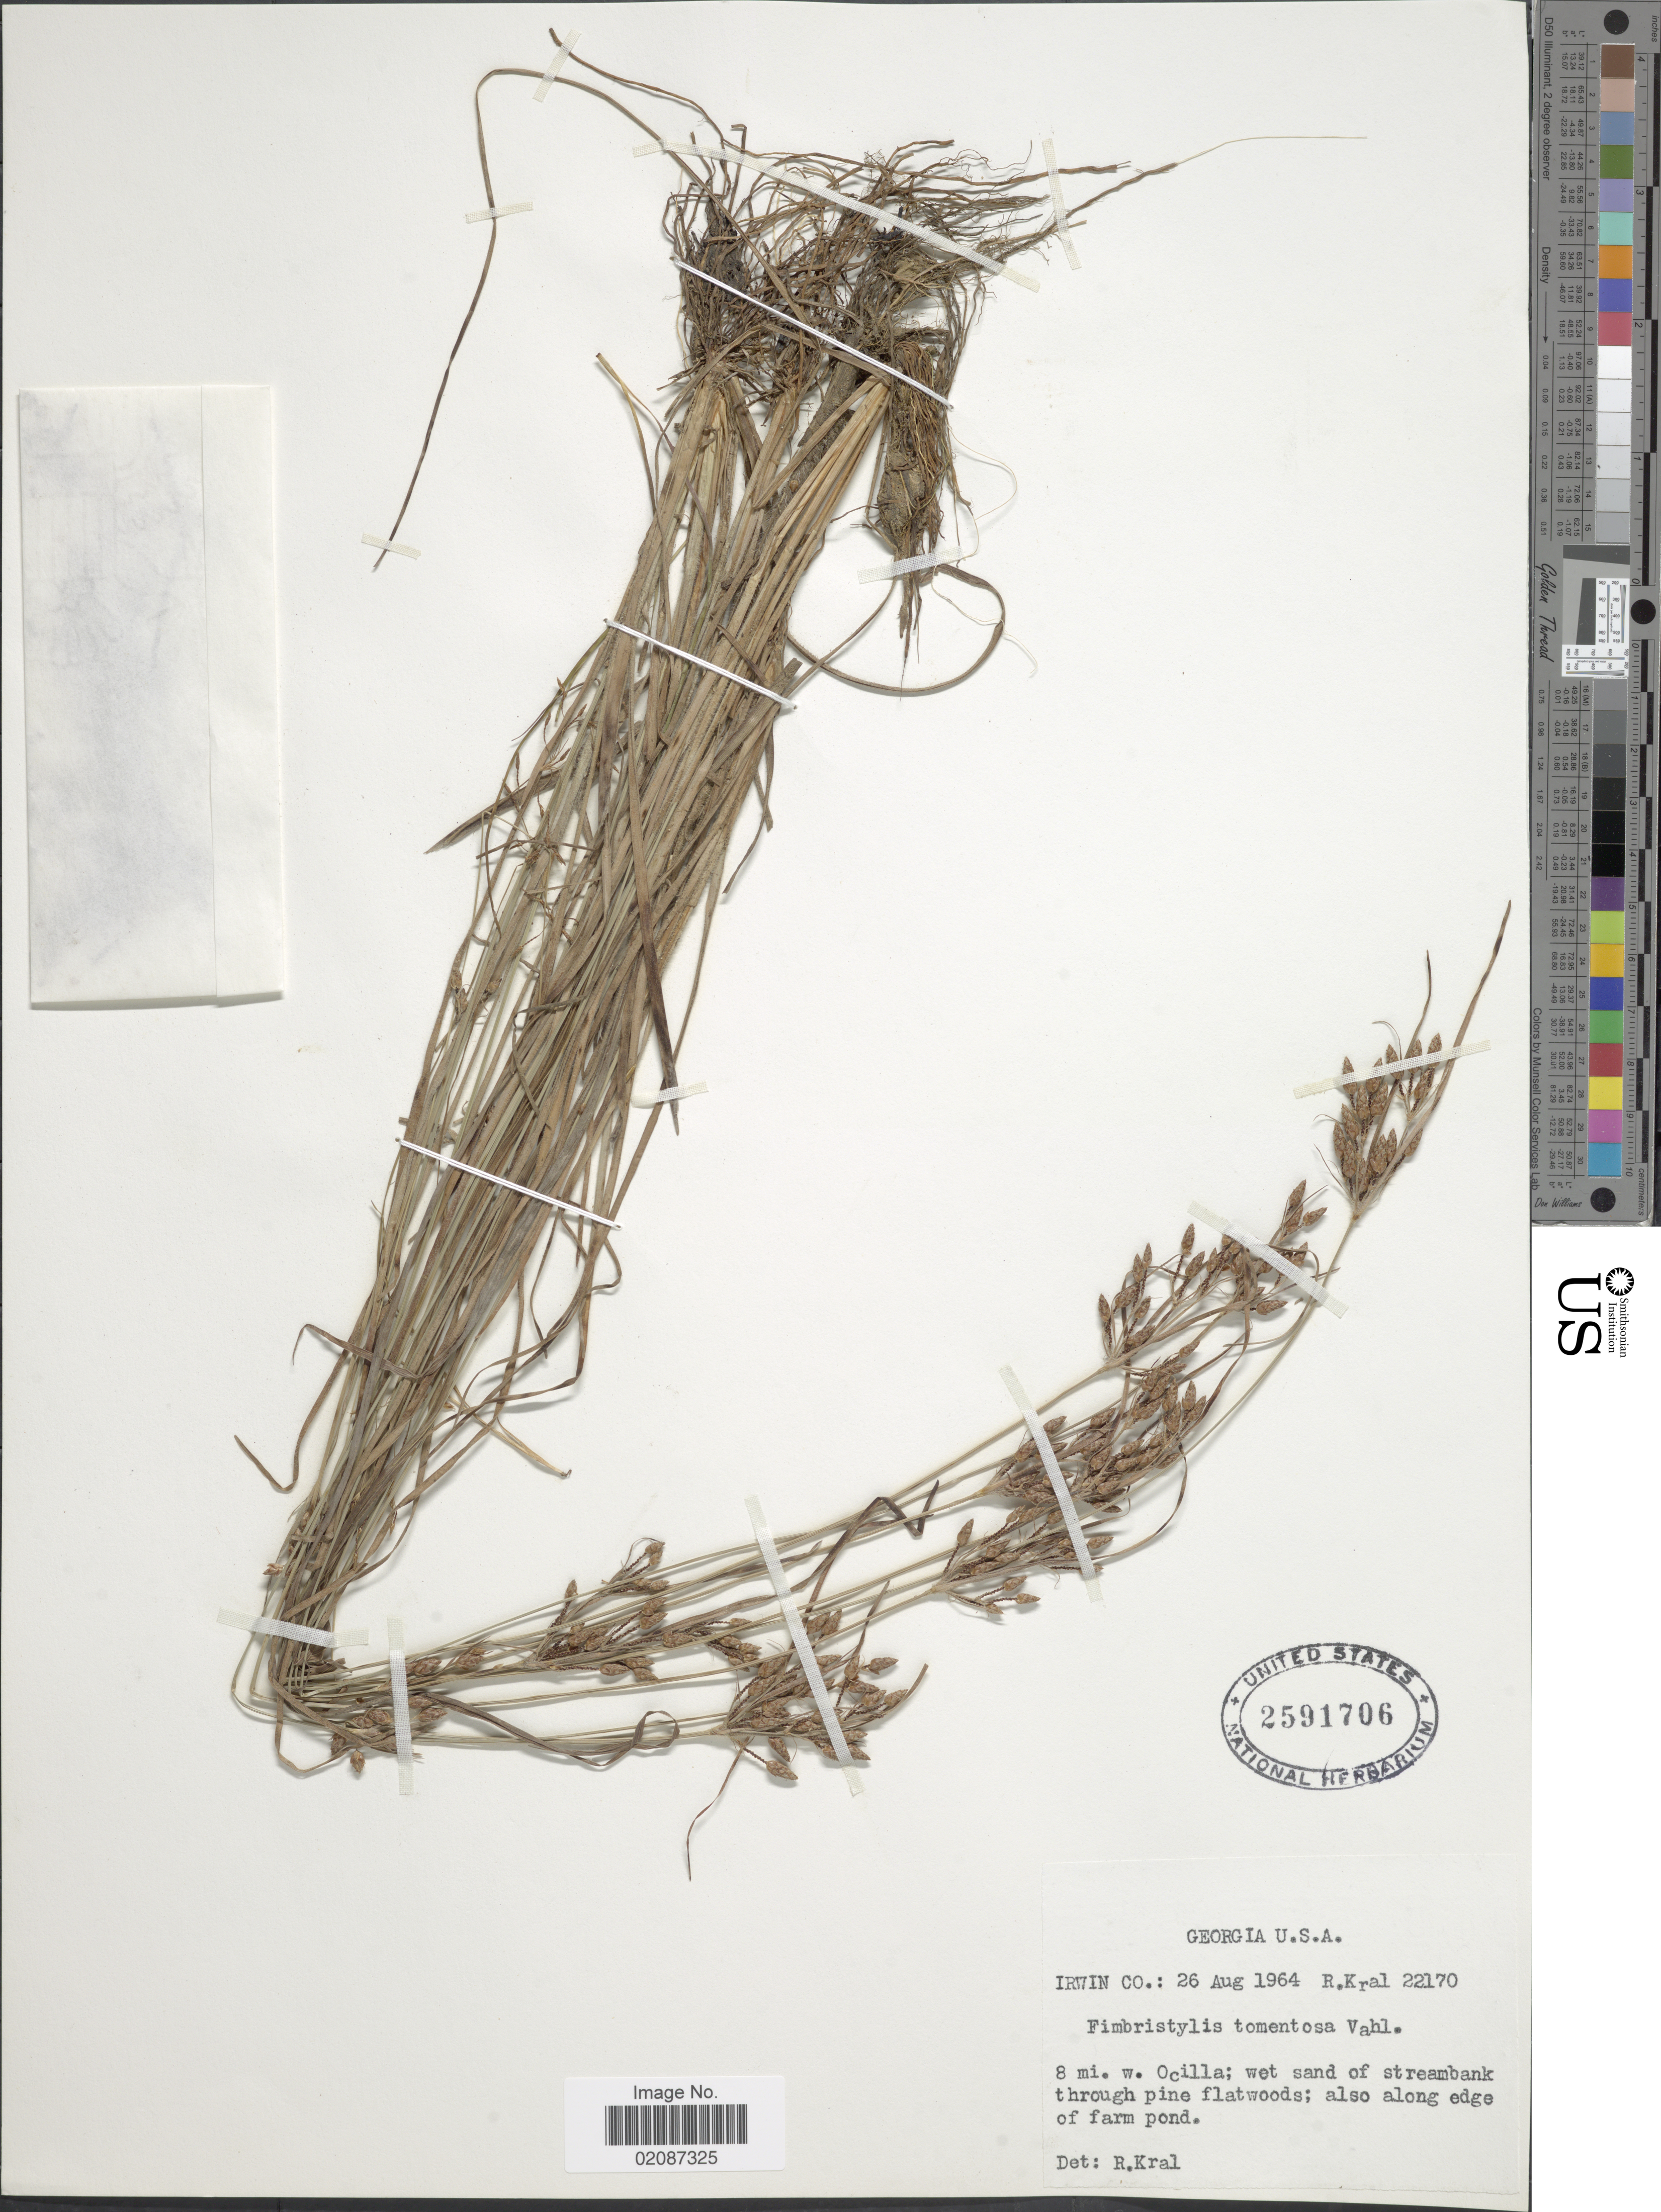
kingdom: Plantae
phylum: Tracheophyta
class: Liliopsida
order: Poales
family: Cyperaceae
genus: Fimbristylis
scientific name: Fimbristylis tomentosa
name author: Vahl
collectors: R. Kral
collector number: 22170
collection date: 1964-08-26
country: United States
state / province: Georgia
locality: Irwin Co.: 8 mi. w. Ocilla; wet sand of streambank through pine flatwoods; also along edge of farm pond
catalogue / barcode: US 2591706